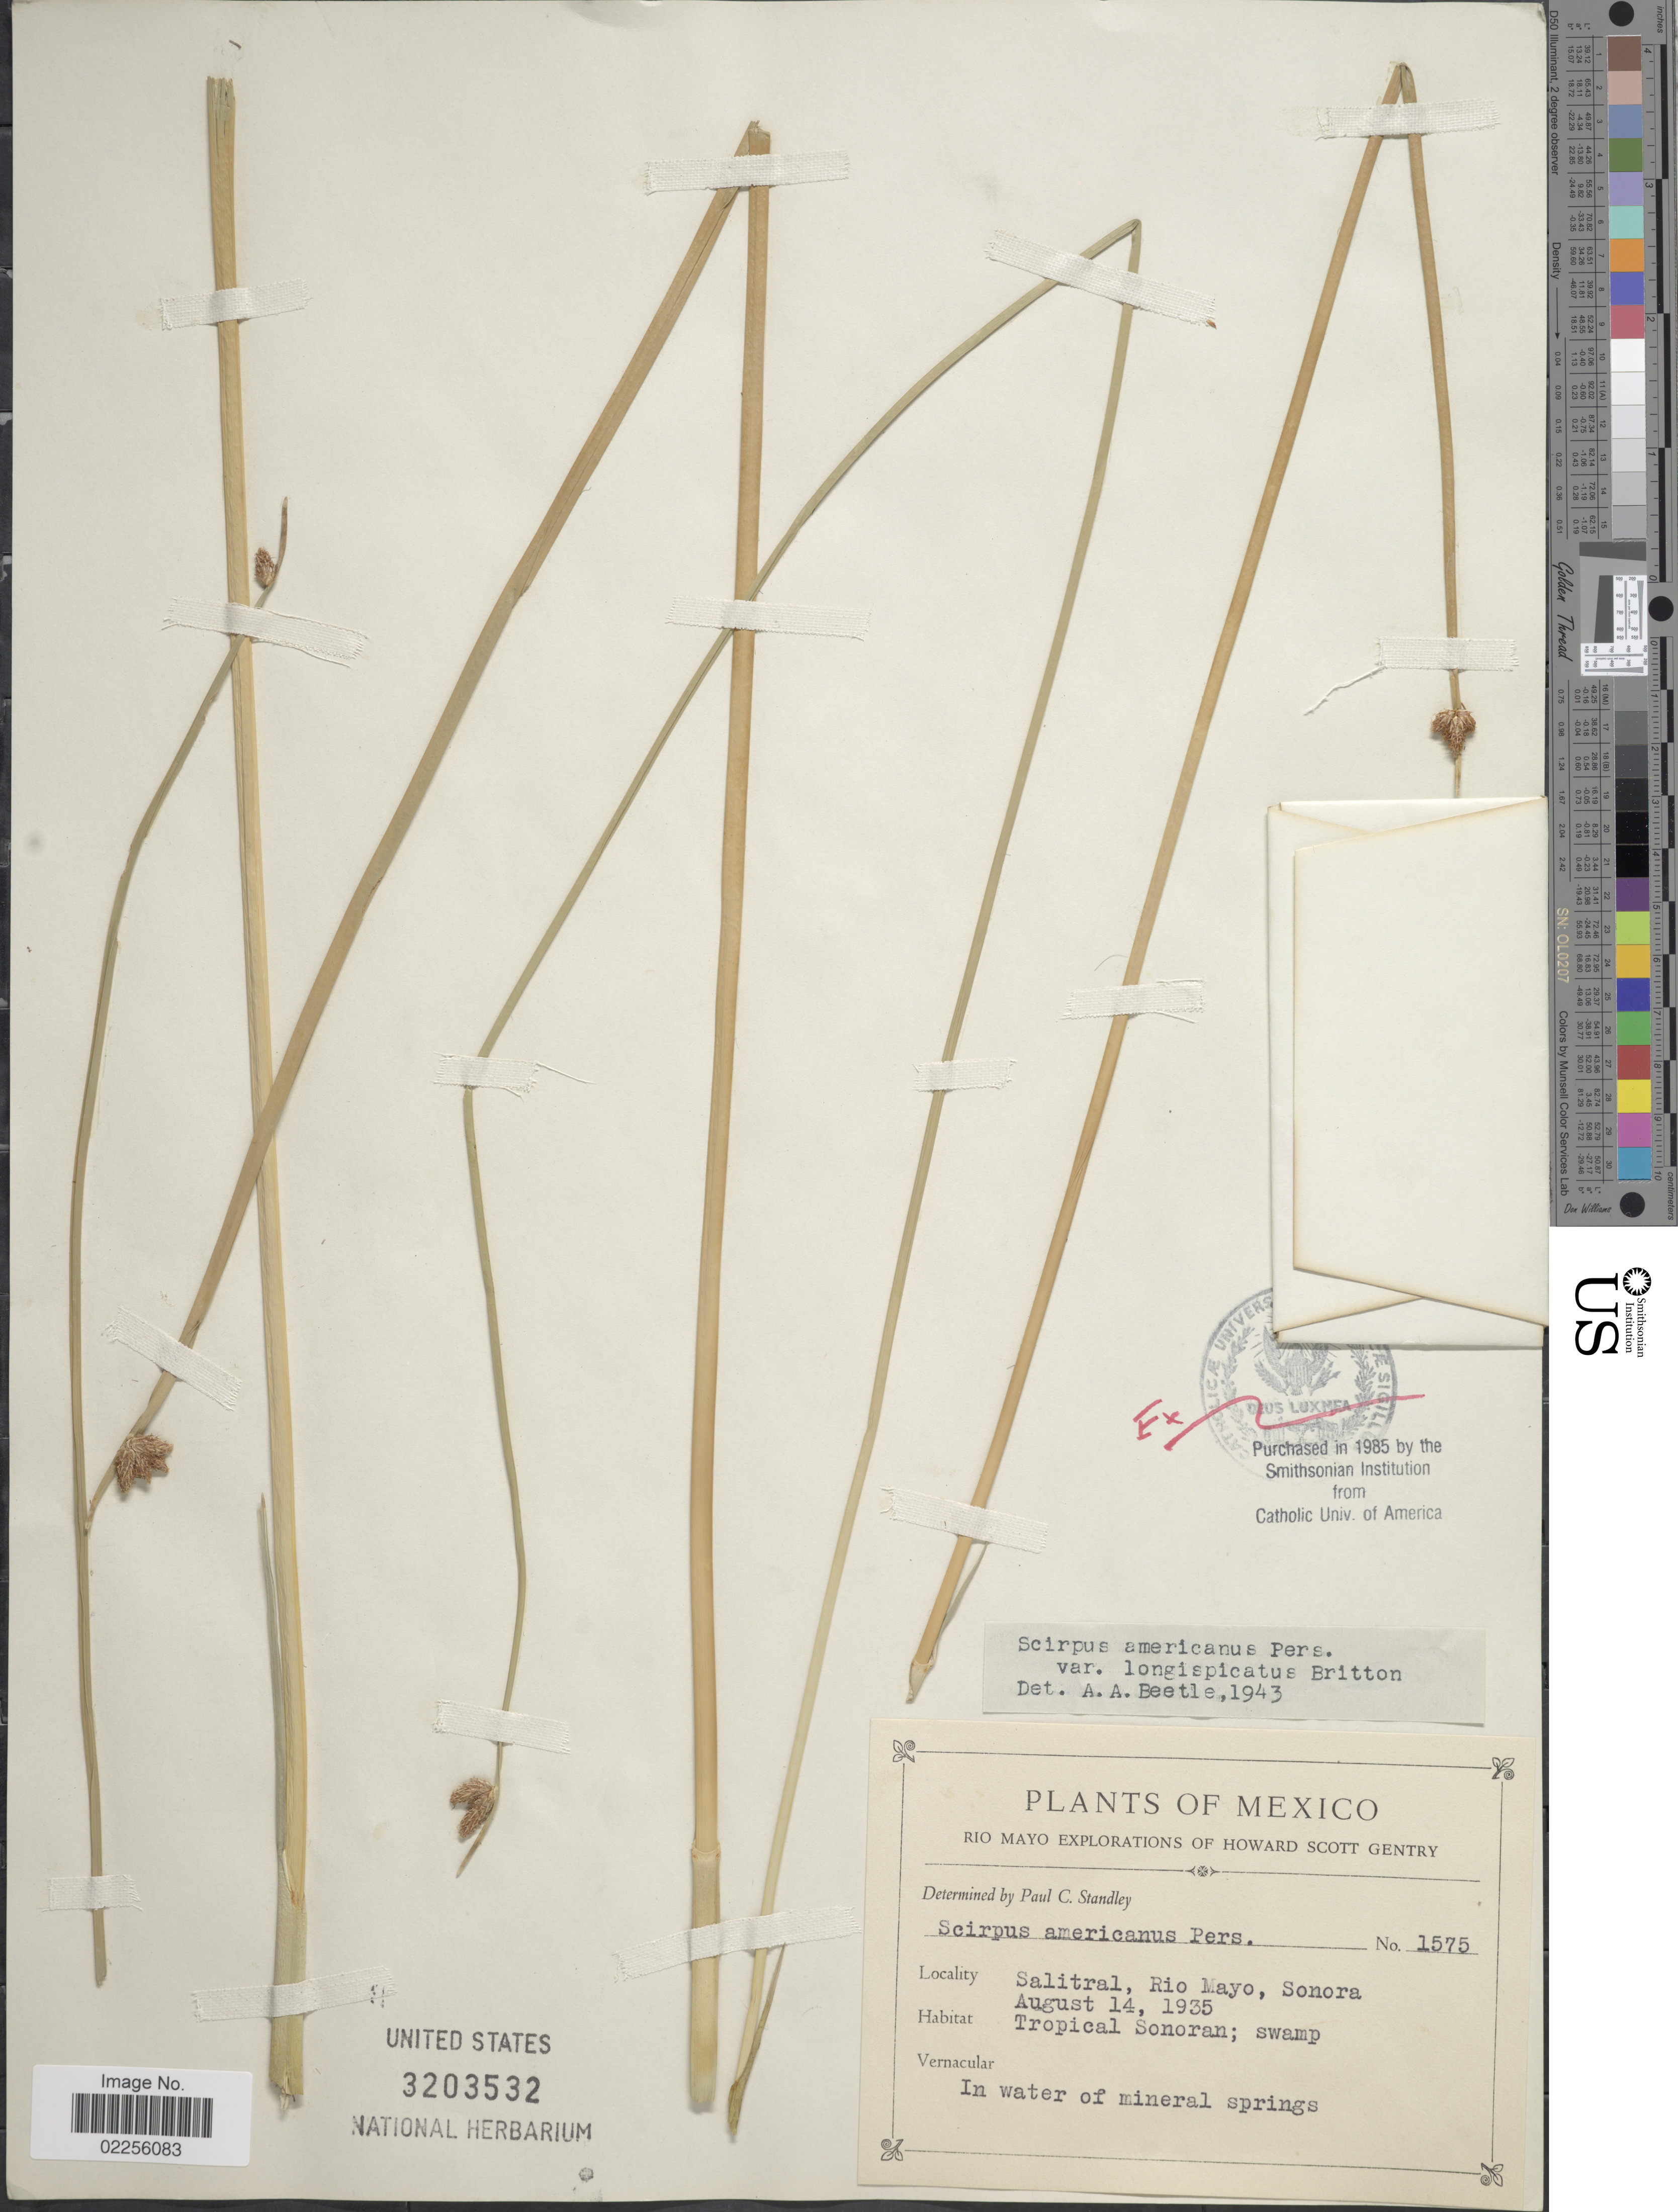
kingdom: Plantae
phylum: Tracheophyta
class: Liliopsida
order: Poales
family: Cyperaceae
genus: Schoenoplectus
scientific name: Schoenoplectus pungens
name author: (Vahl) Palla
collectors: H. S. Gentry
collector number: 1575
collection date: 1935-08-14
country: Mexico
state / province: Sonora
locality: Salitral, Rio Mayo, Tropical Sonoran; swamp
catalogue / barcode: US 3203532